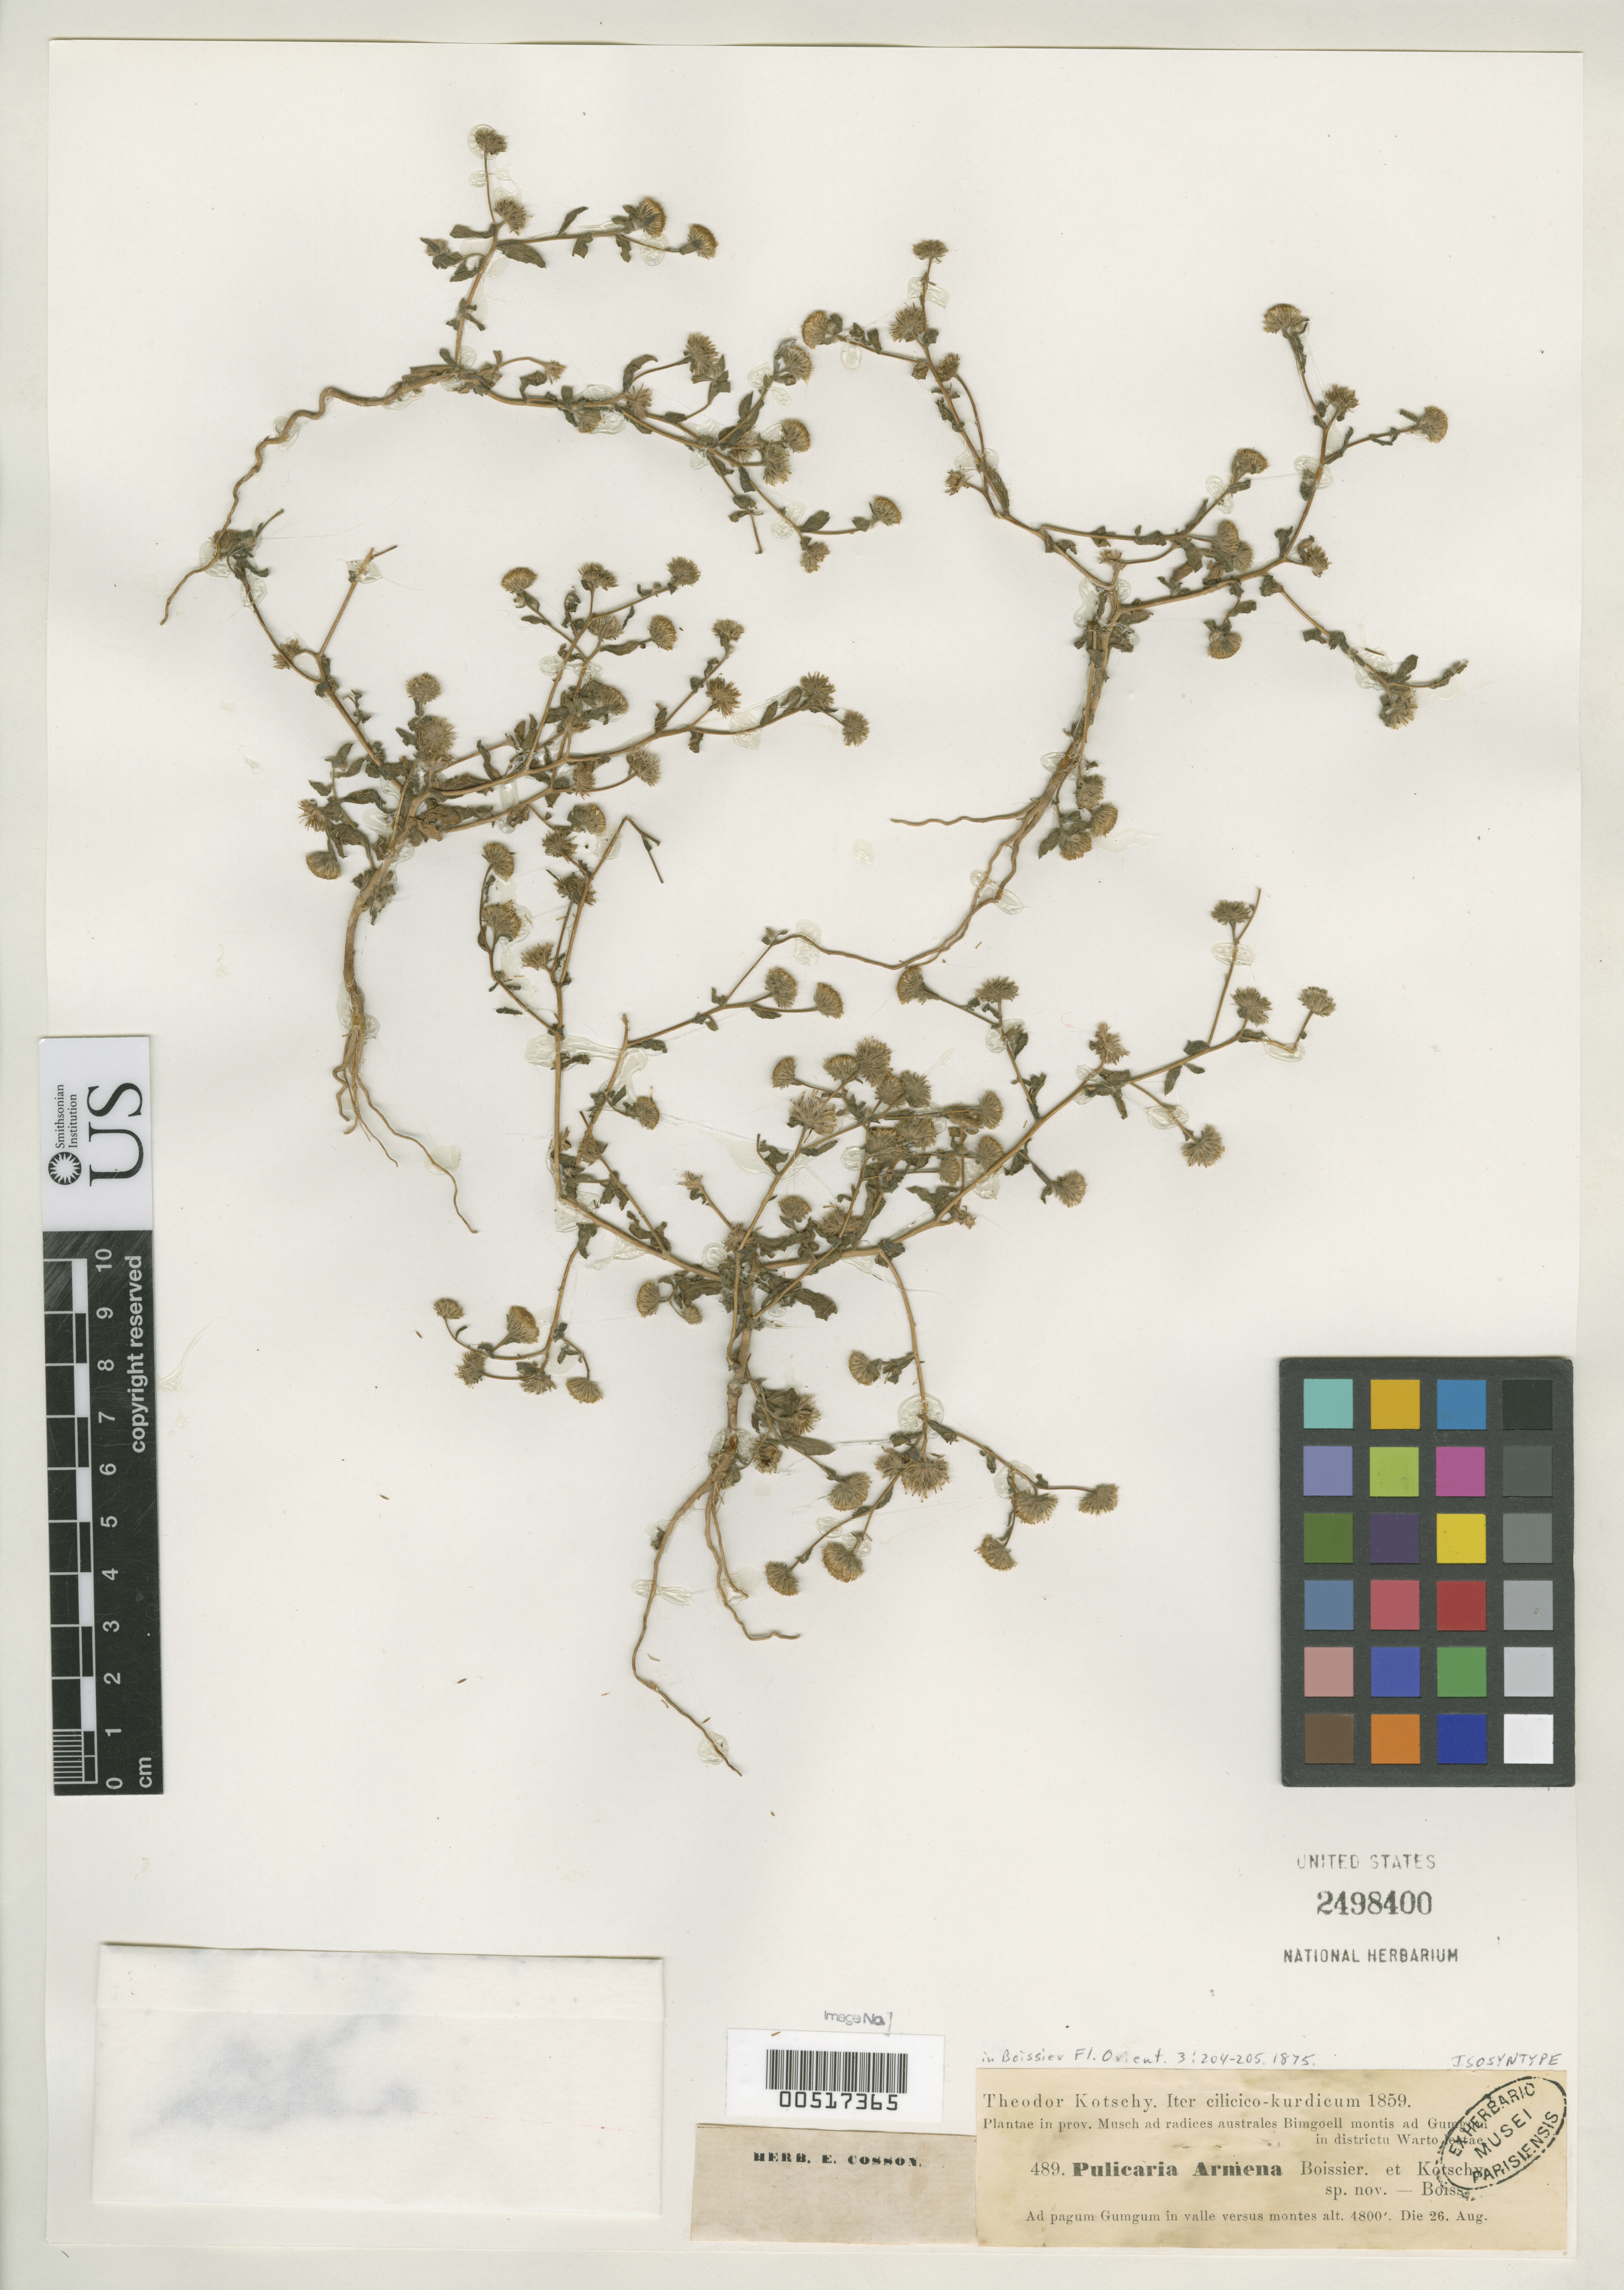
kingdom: Plantae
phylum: Tracheophyta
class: Magnoliopsida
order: Asterales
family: Asteraceae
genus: Pulicaria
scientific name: Pulicaria armena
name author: Boiss. & Kotschy in Boiss.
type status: Isosyntype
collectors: K. G. Kotschy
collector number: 489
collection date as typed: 26 Aug 1859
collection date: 1859-08-26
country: Turkey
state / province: Mus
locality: Prov. Musch ad radices australes Bumgoell montis ad Gumgum in Districtu Warto, ad Gumgum in valle versus montes. [Musch Province at southern foothills of Bumgoell Mountains toward Gumgum in Warto District, towa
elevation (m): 1463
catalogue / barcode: US 2498400